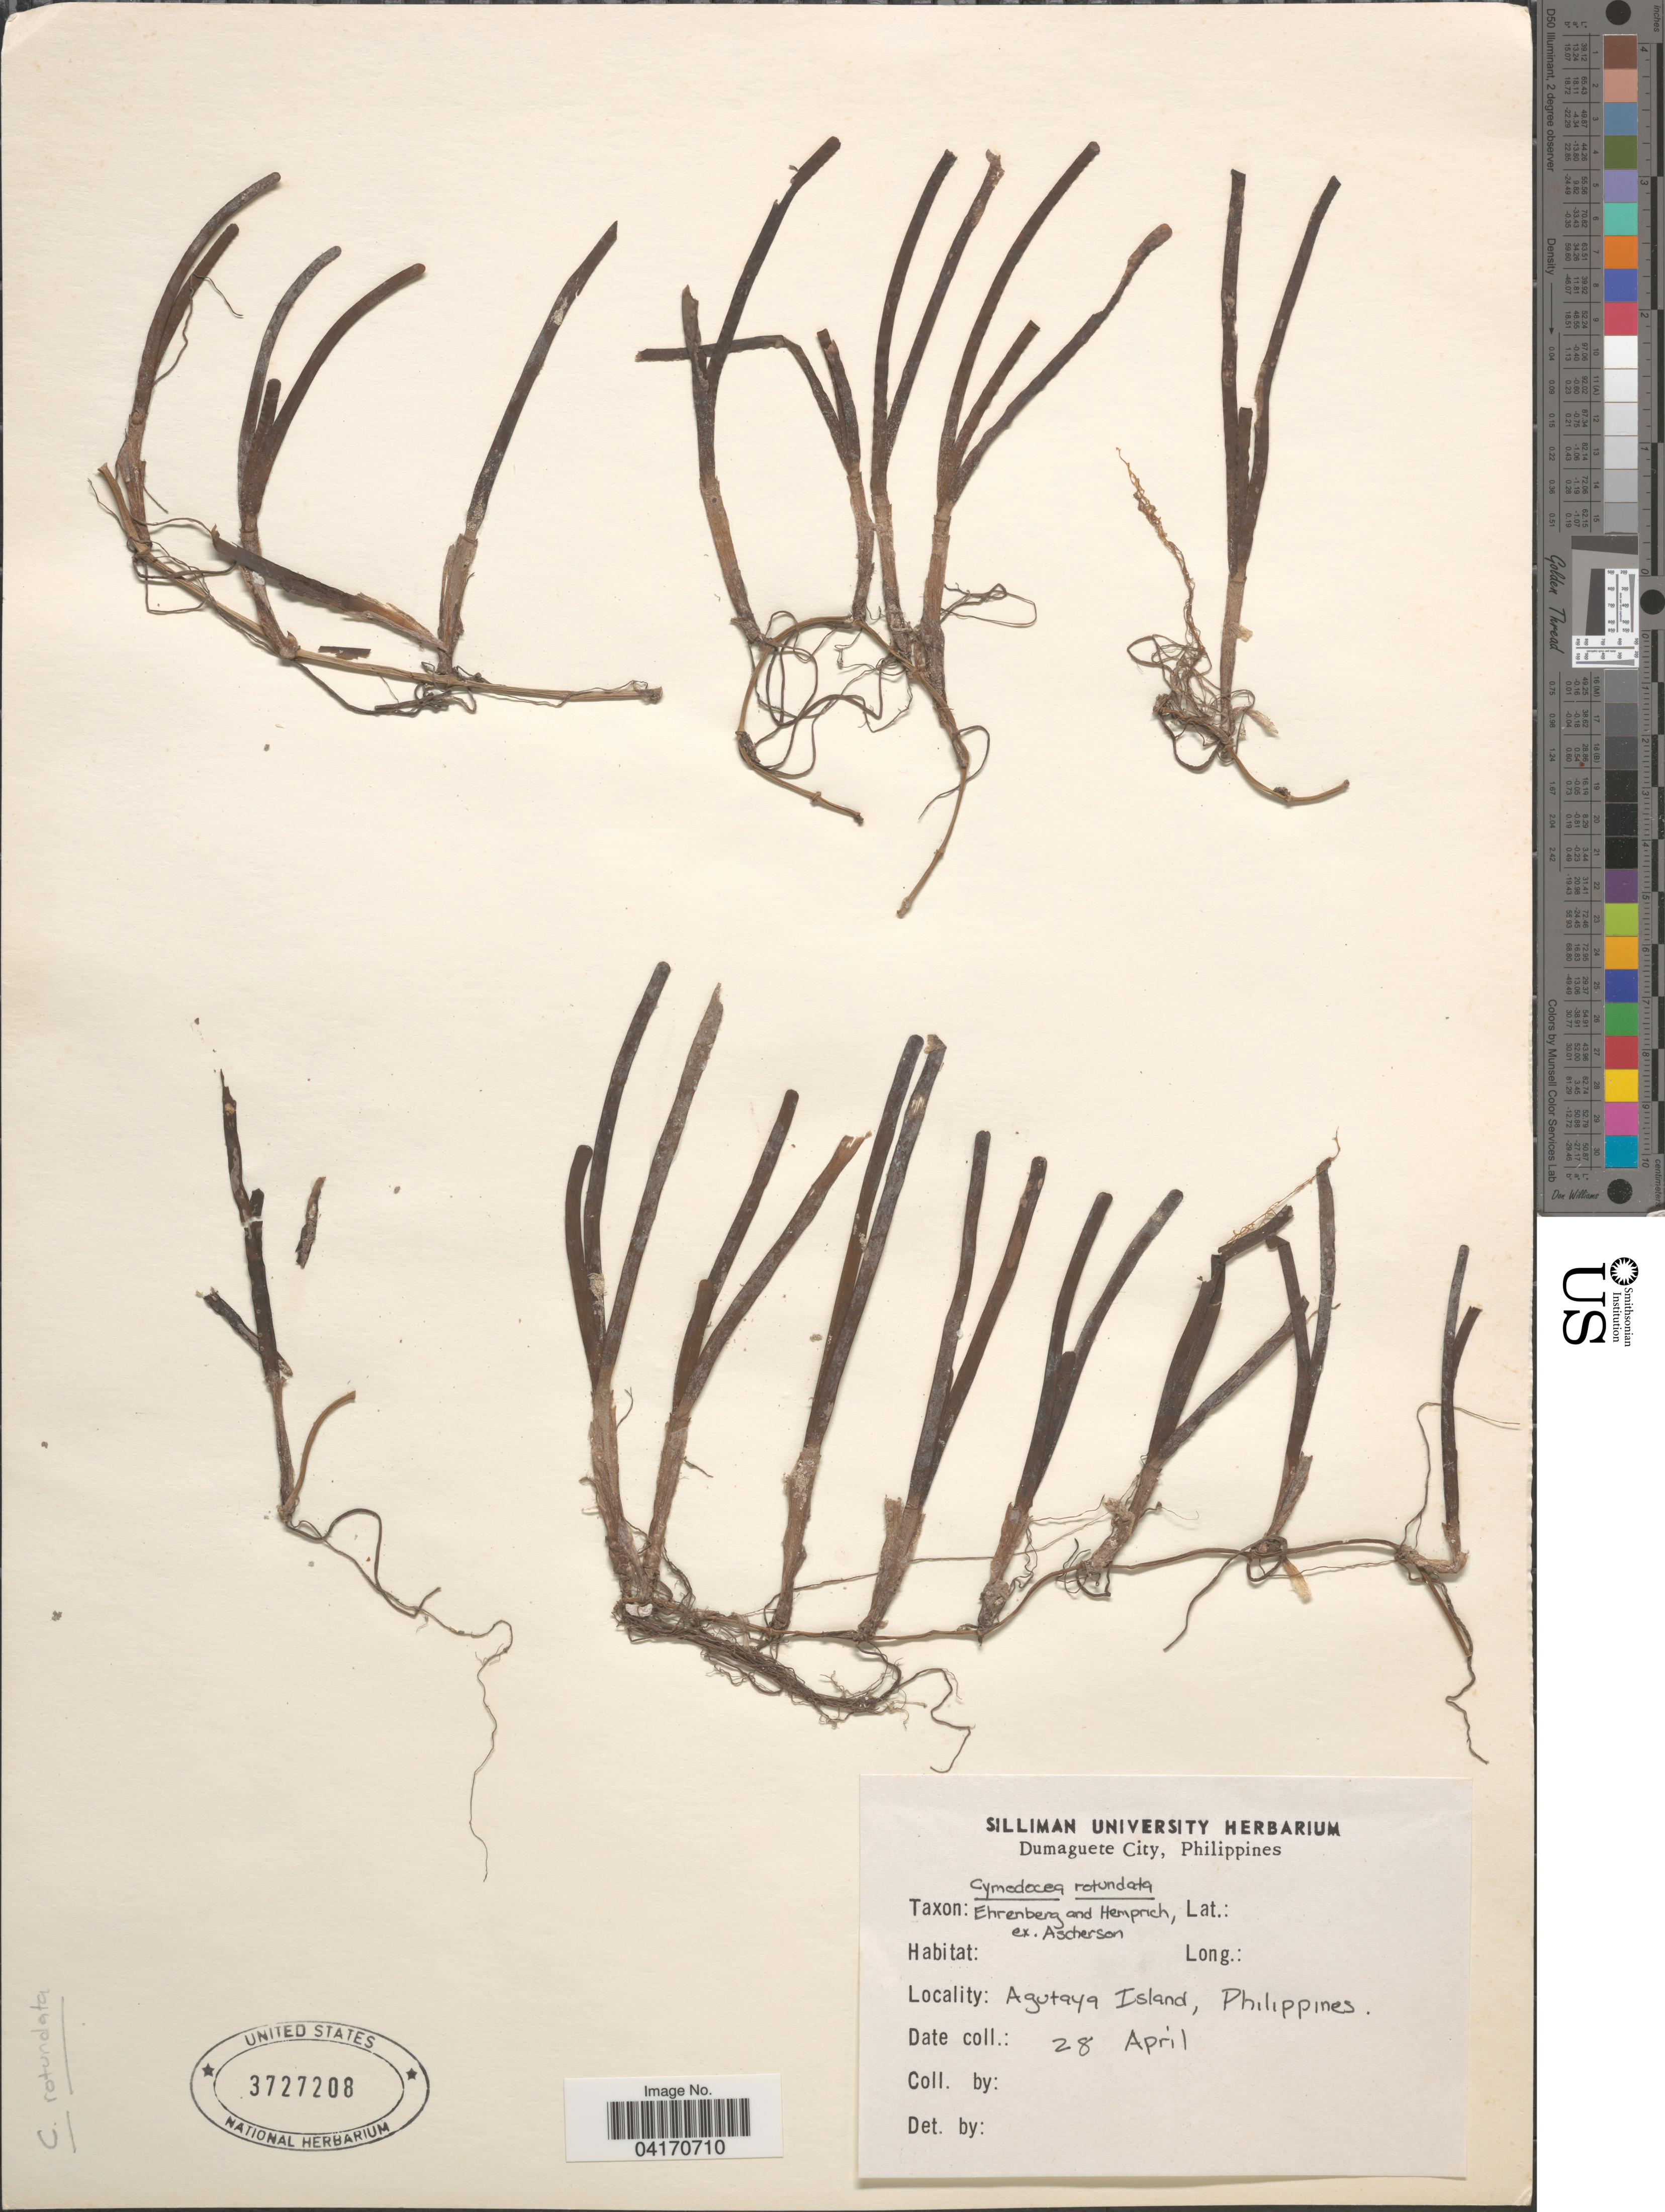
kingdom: Plantae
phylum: Tracheophyta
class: Liliopsida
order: Alismatales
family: Cymodoceaceae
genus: Cymodocea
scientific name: Cymodocea rotundata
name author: Asch. & Schweinf.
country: Philippines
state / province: Mimaropa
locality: Agutaya Island.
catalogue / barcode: US 3727208